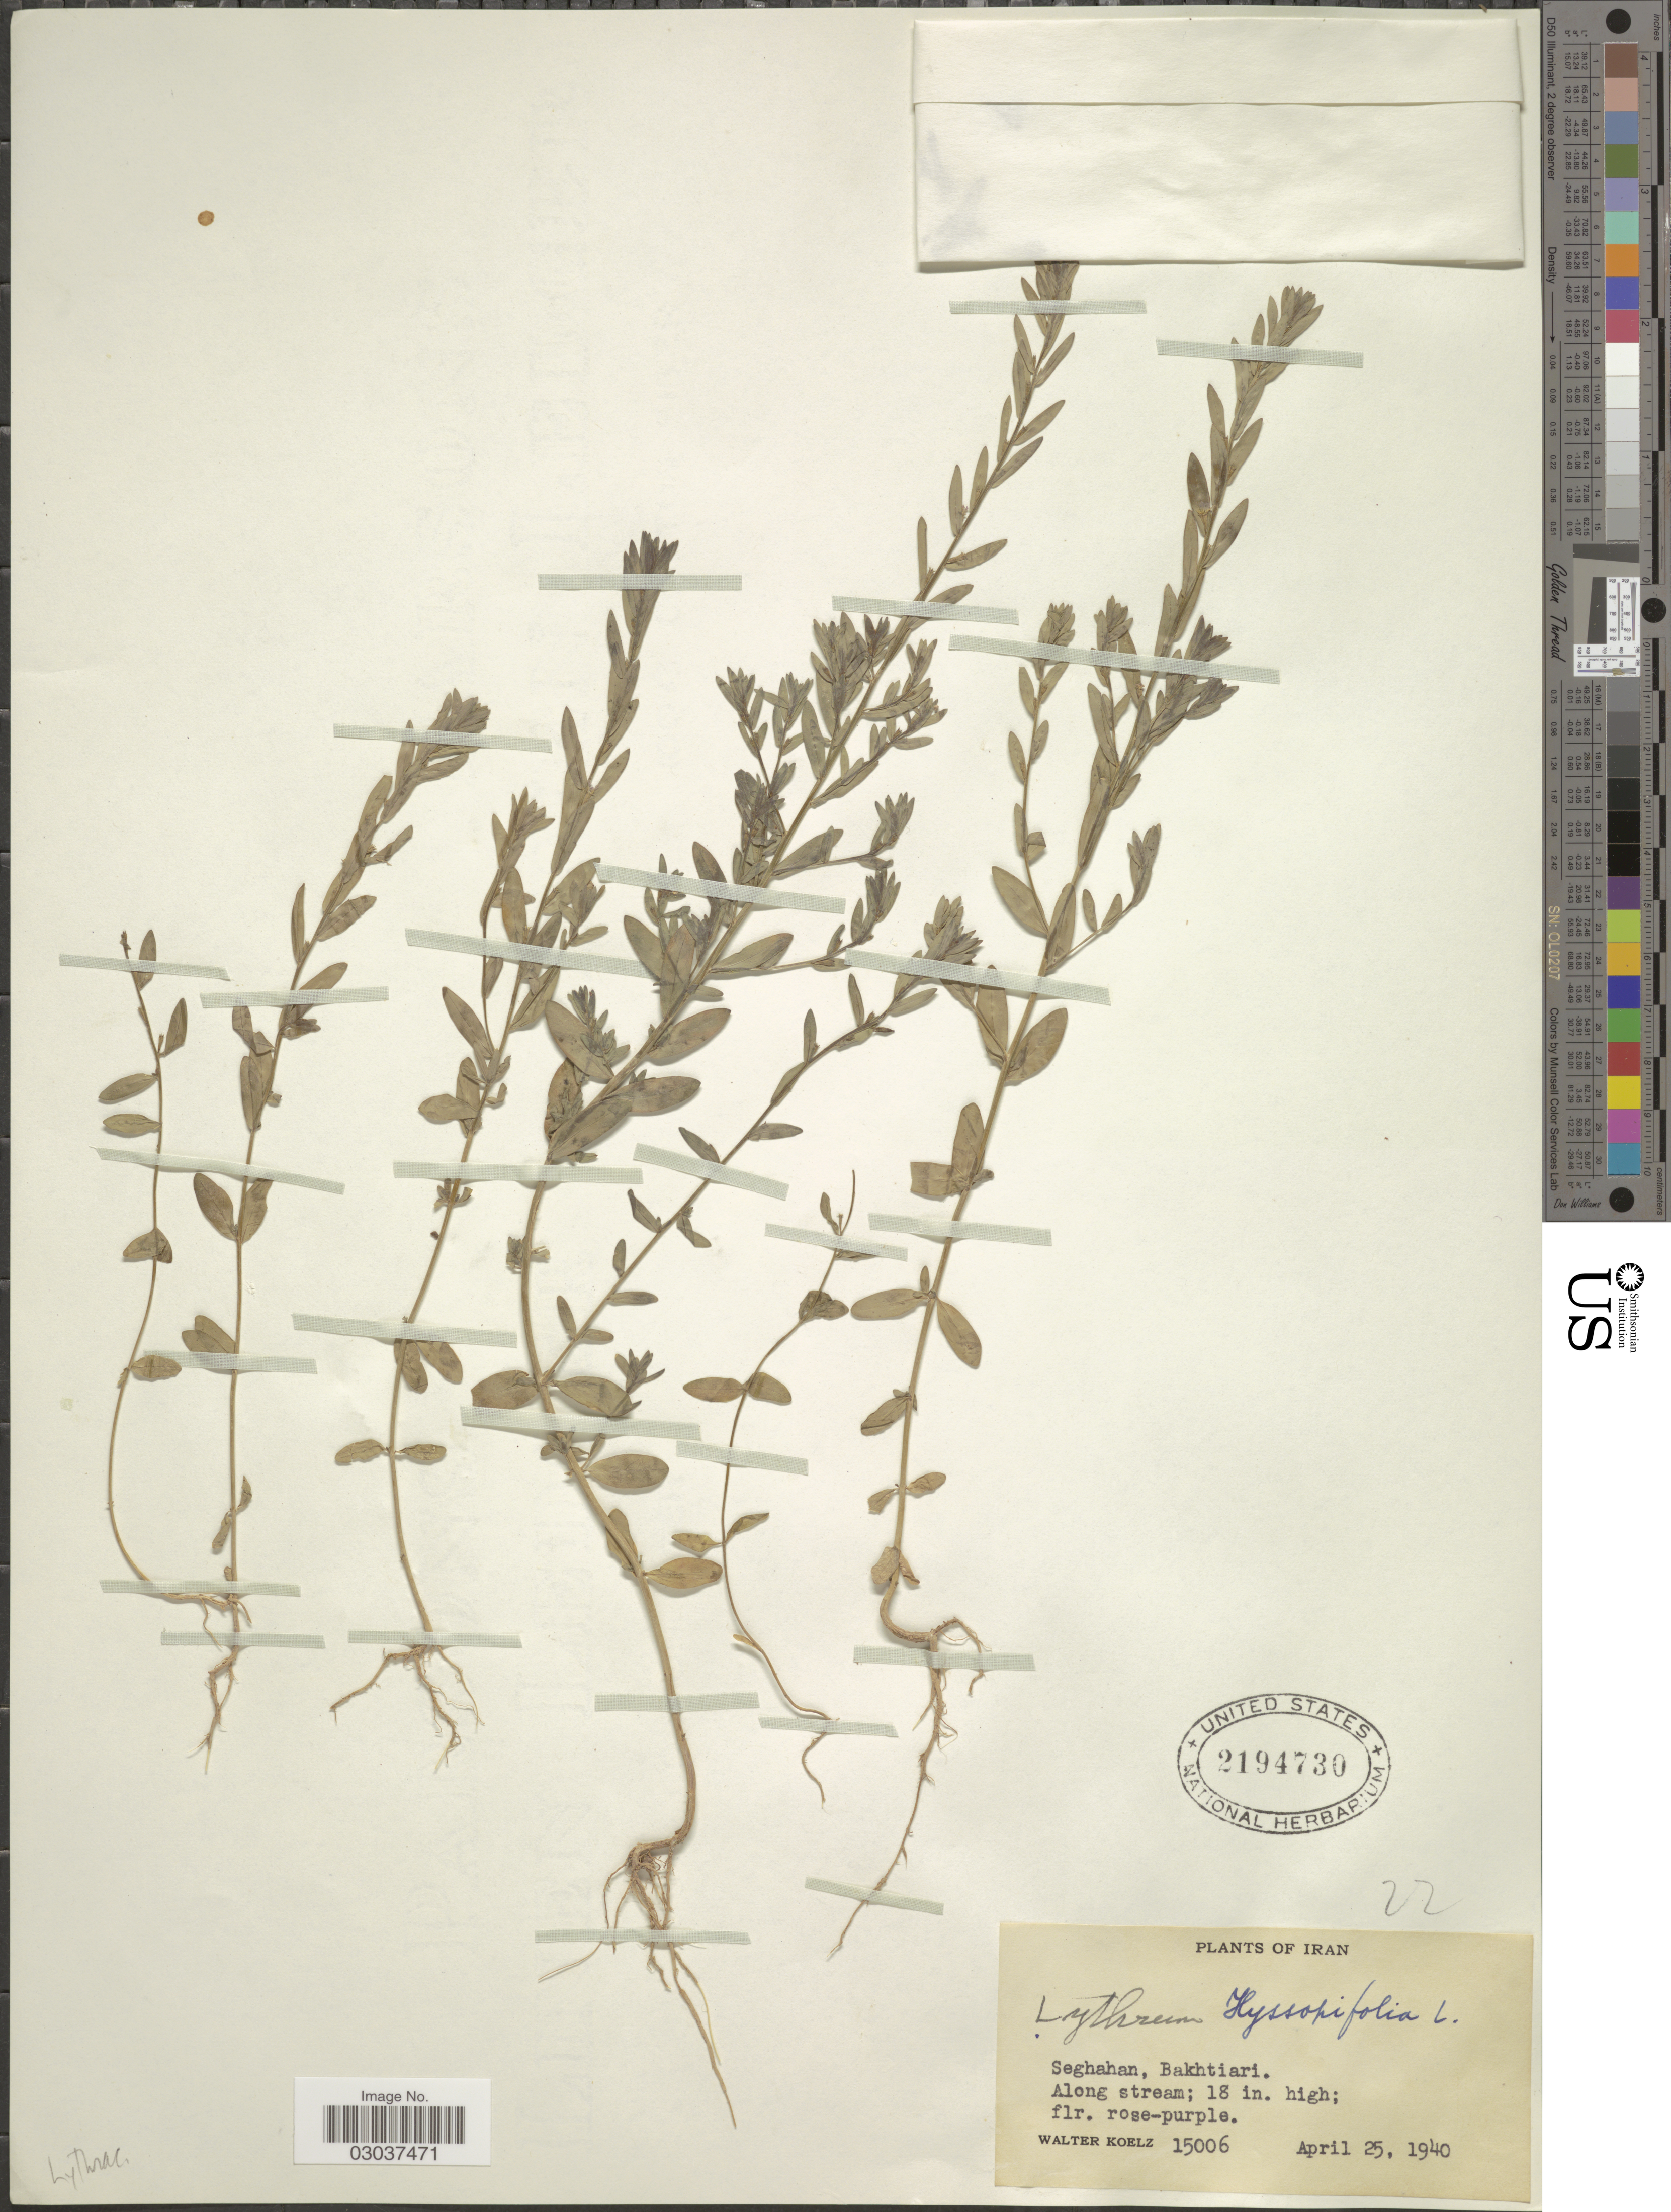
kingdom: Plantae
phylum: Tracheophyta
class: Magnoliopsida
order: Myrtales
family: Lythraceae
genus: Lythrum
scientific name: Lythrum hyssopifolia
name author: L.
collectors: W. N. Koelz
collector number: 15006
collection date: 1940-04-25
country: Iran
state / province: Chahar Mahaal and Bakhtiari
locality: Seghahan, Bakhtiari.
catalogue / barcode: US 2194730